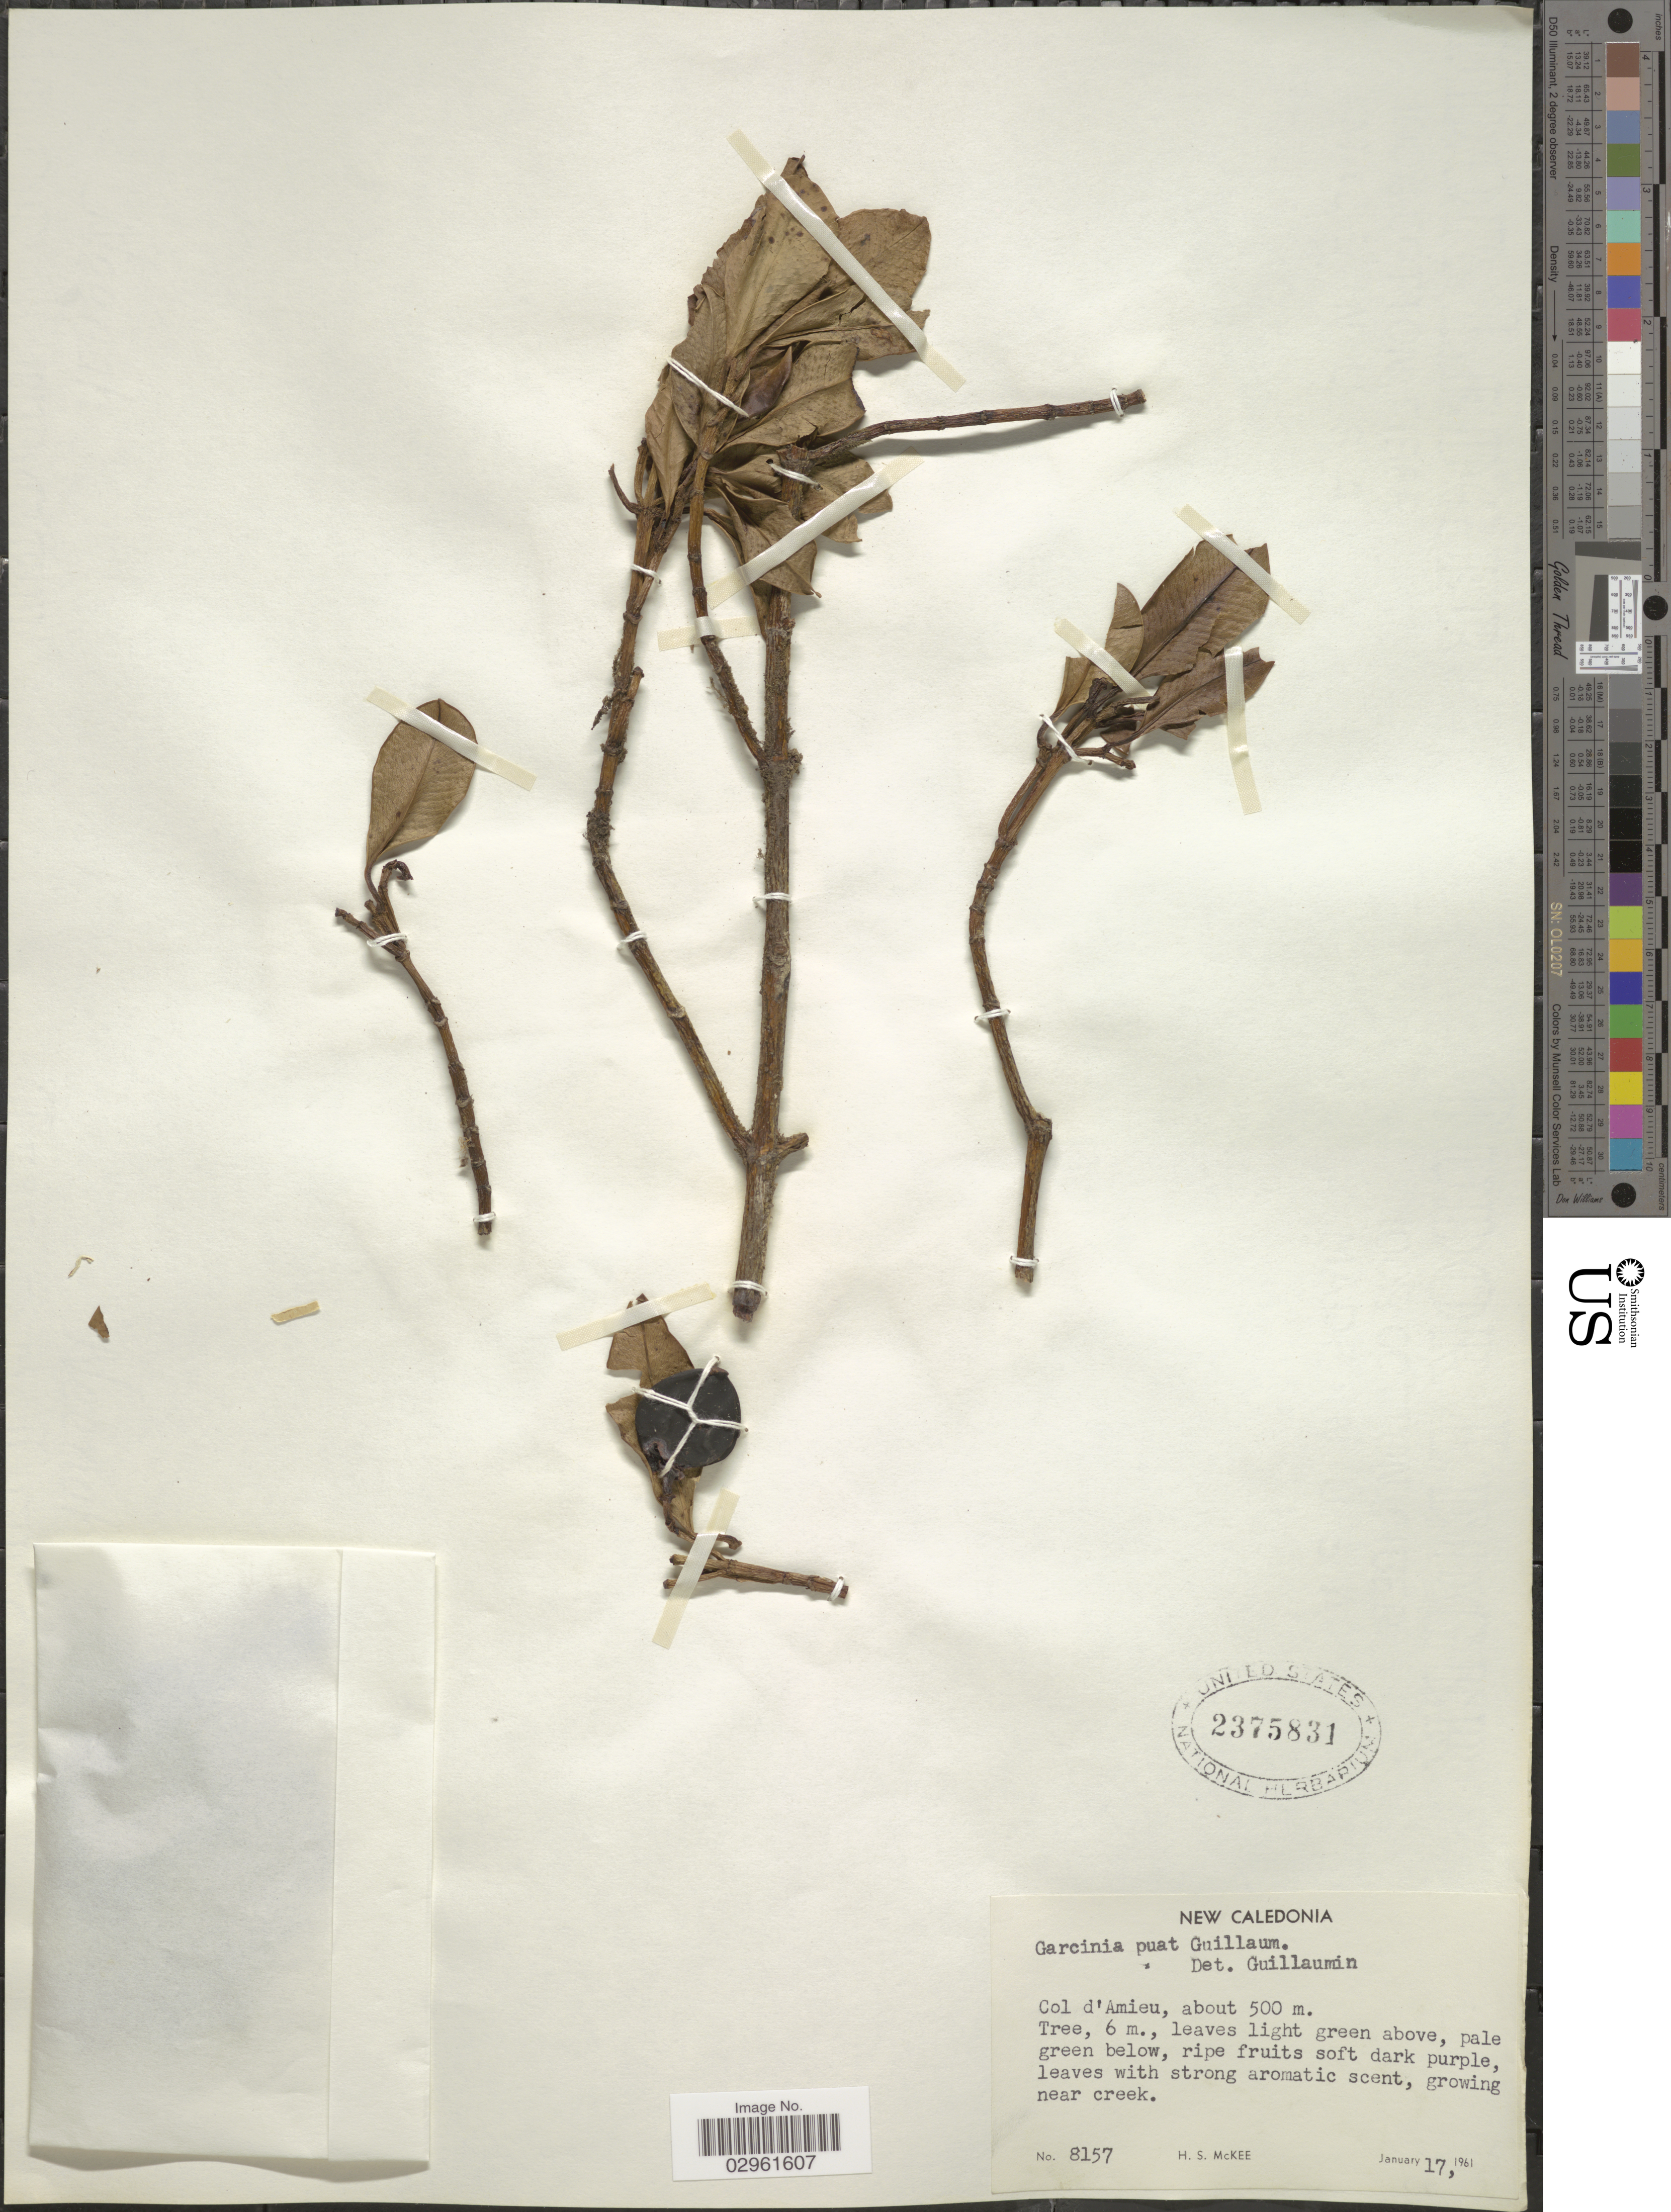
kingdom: Plantae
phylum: Tracheophyta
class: Magnoliopsida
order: Malpighiales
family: Clusiaceae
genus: Garcinia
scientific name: Garcinia puat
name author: (Montrouz.) Guillaumin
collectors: H. S. McKee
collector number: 8157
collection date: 1961-01-17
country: New Caledonia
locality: Amieu. Near Creek.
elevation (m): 500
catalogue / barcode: US 2375831